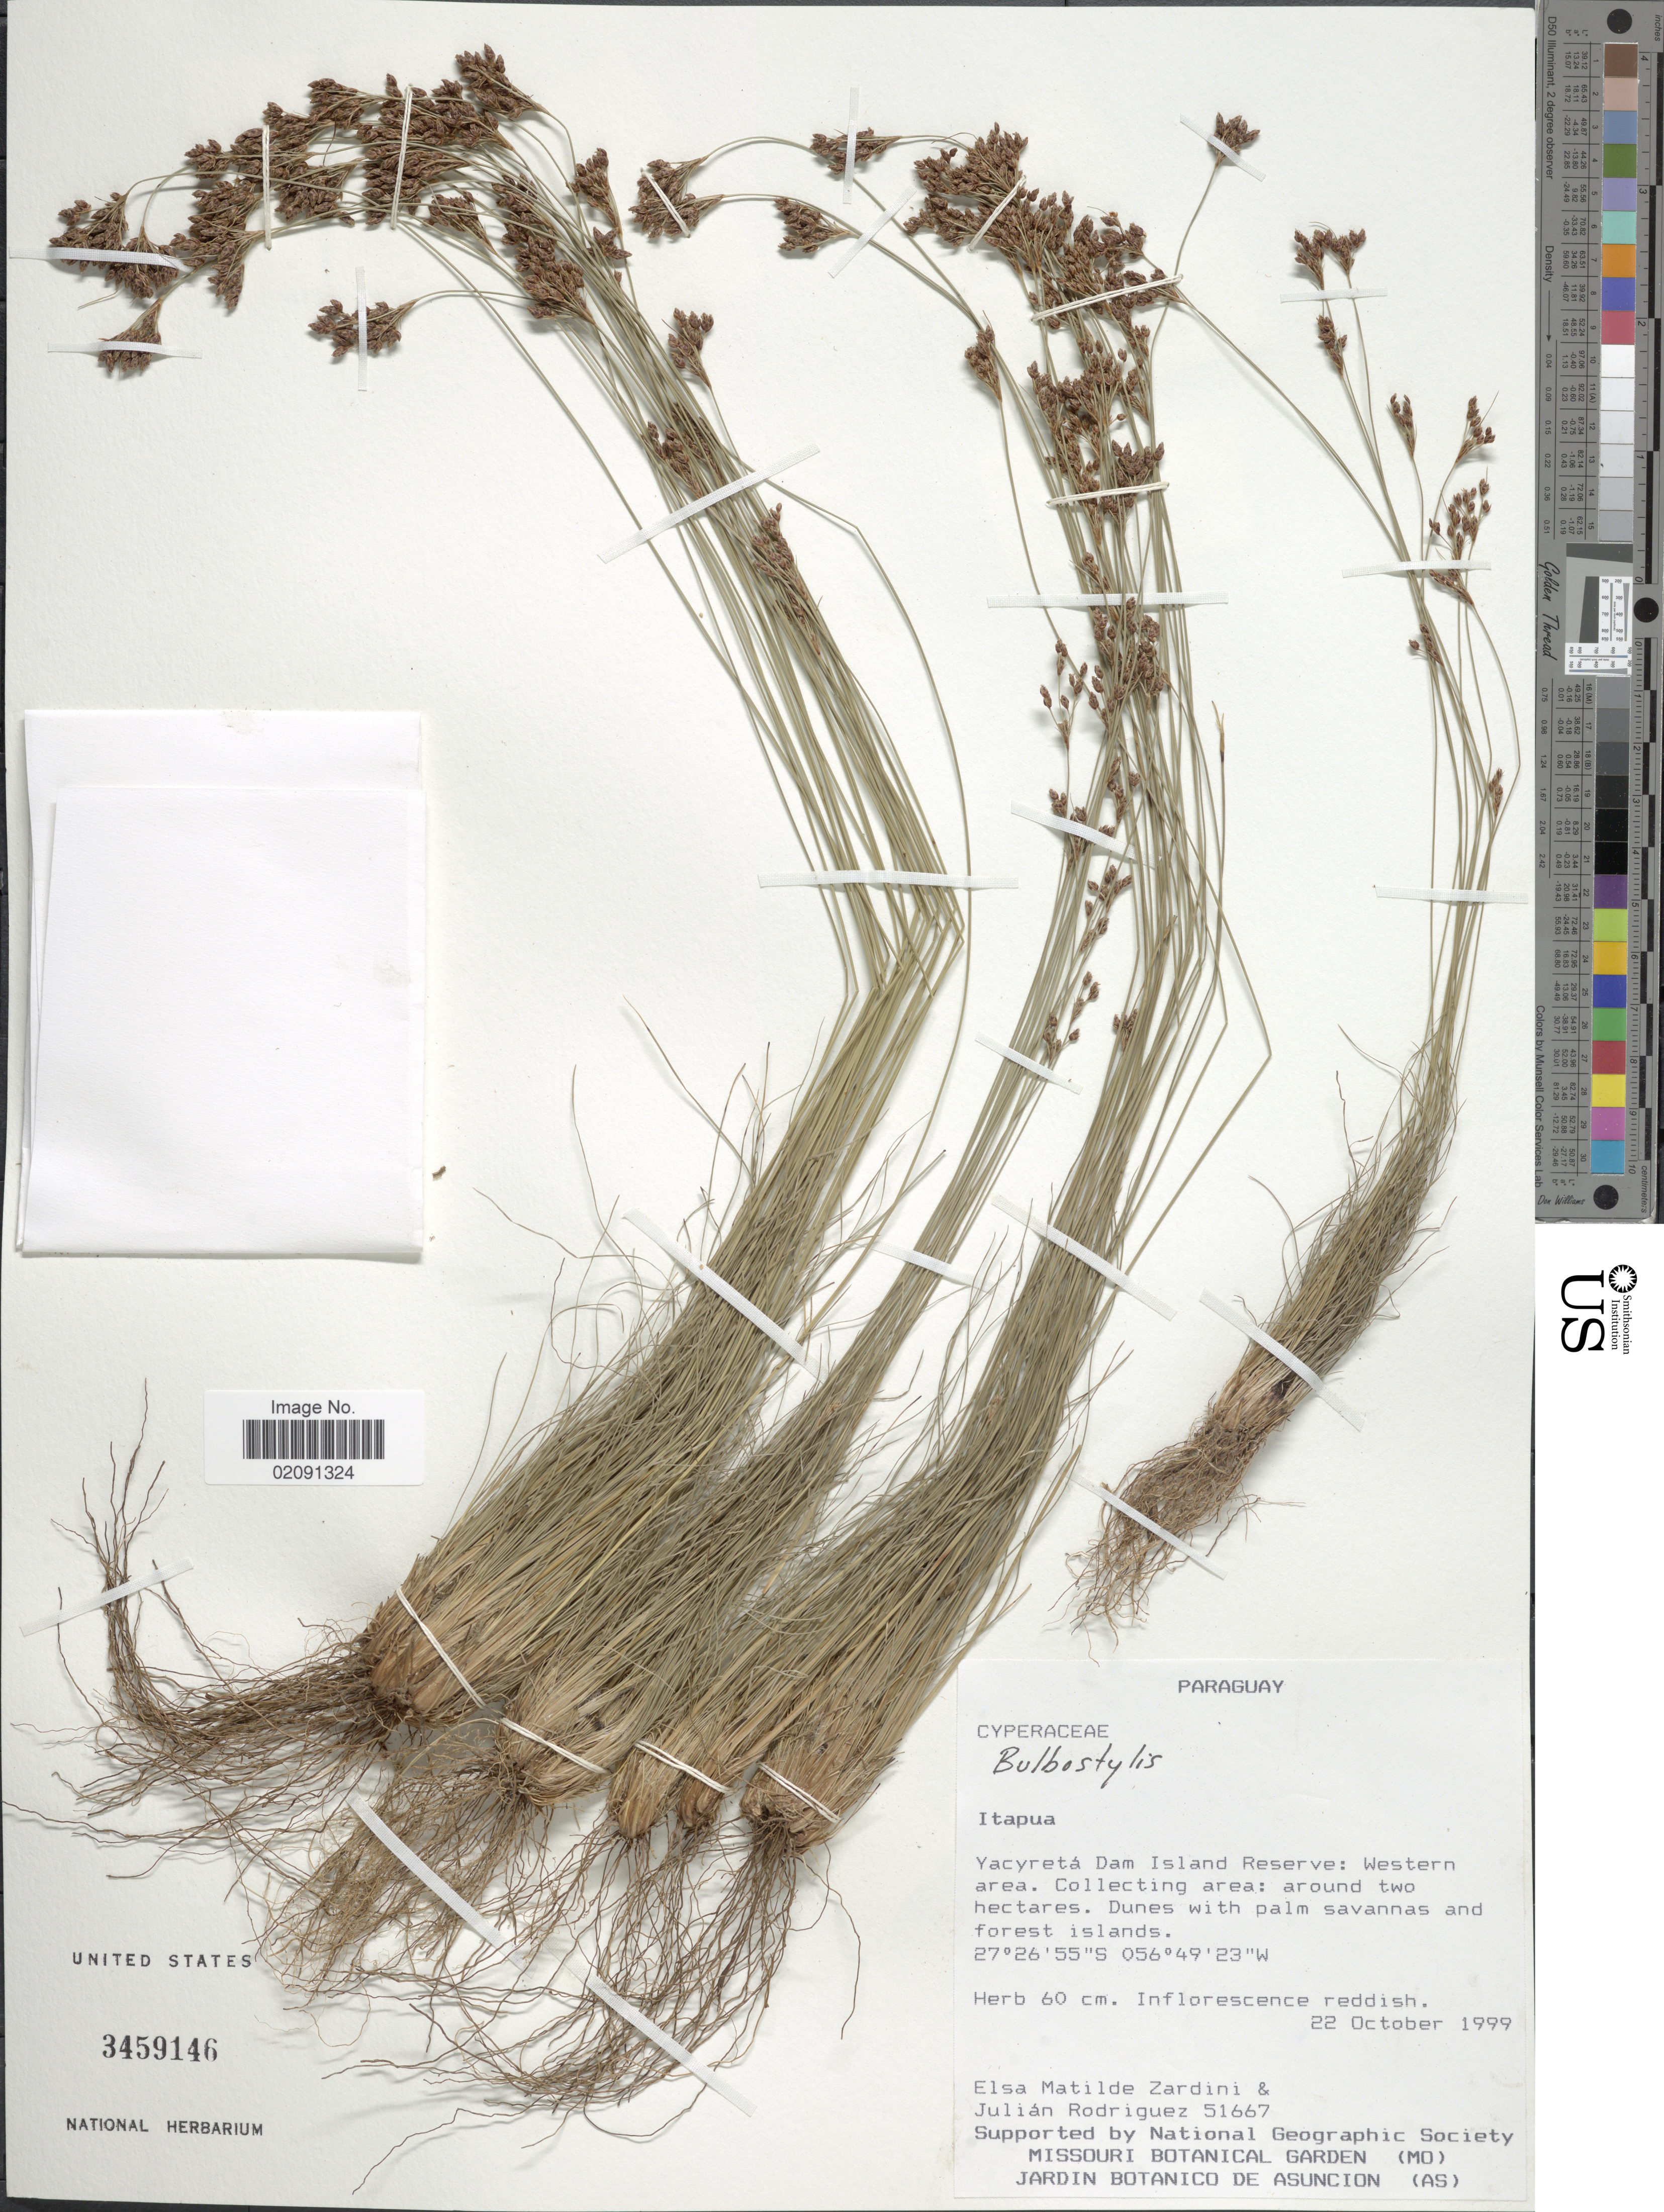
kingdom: Plantae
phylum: Tracheophyta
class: Liliopsida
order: Poales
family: Cyperaceae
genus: Bulbostylis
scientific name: Bulbostylis sp.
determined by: Maciel-Silva, J. F.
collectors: E. M. Zardini & J. Rodriguez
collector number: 51667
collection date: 1999-10-22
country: Paraguay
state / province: Itapua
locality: Yacyreta Dam Island Reserve, western area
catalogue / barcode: US 3459146